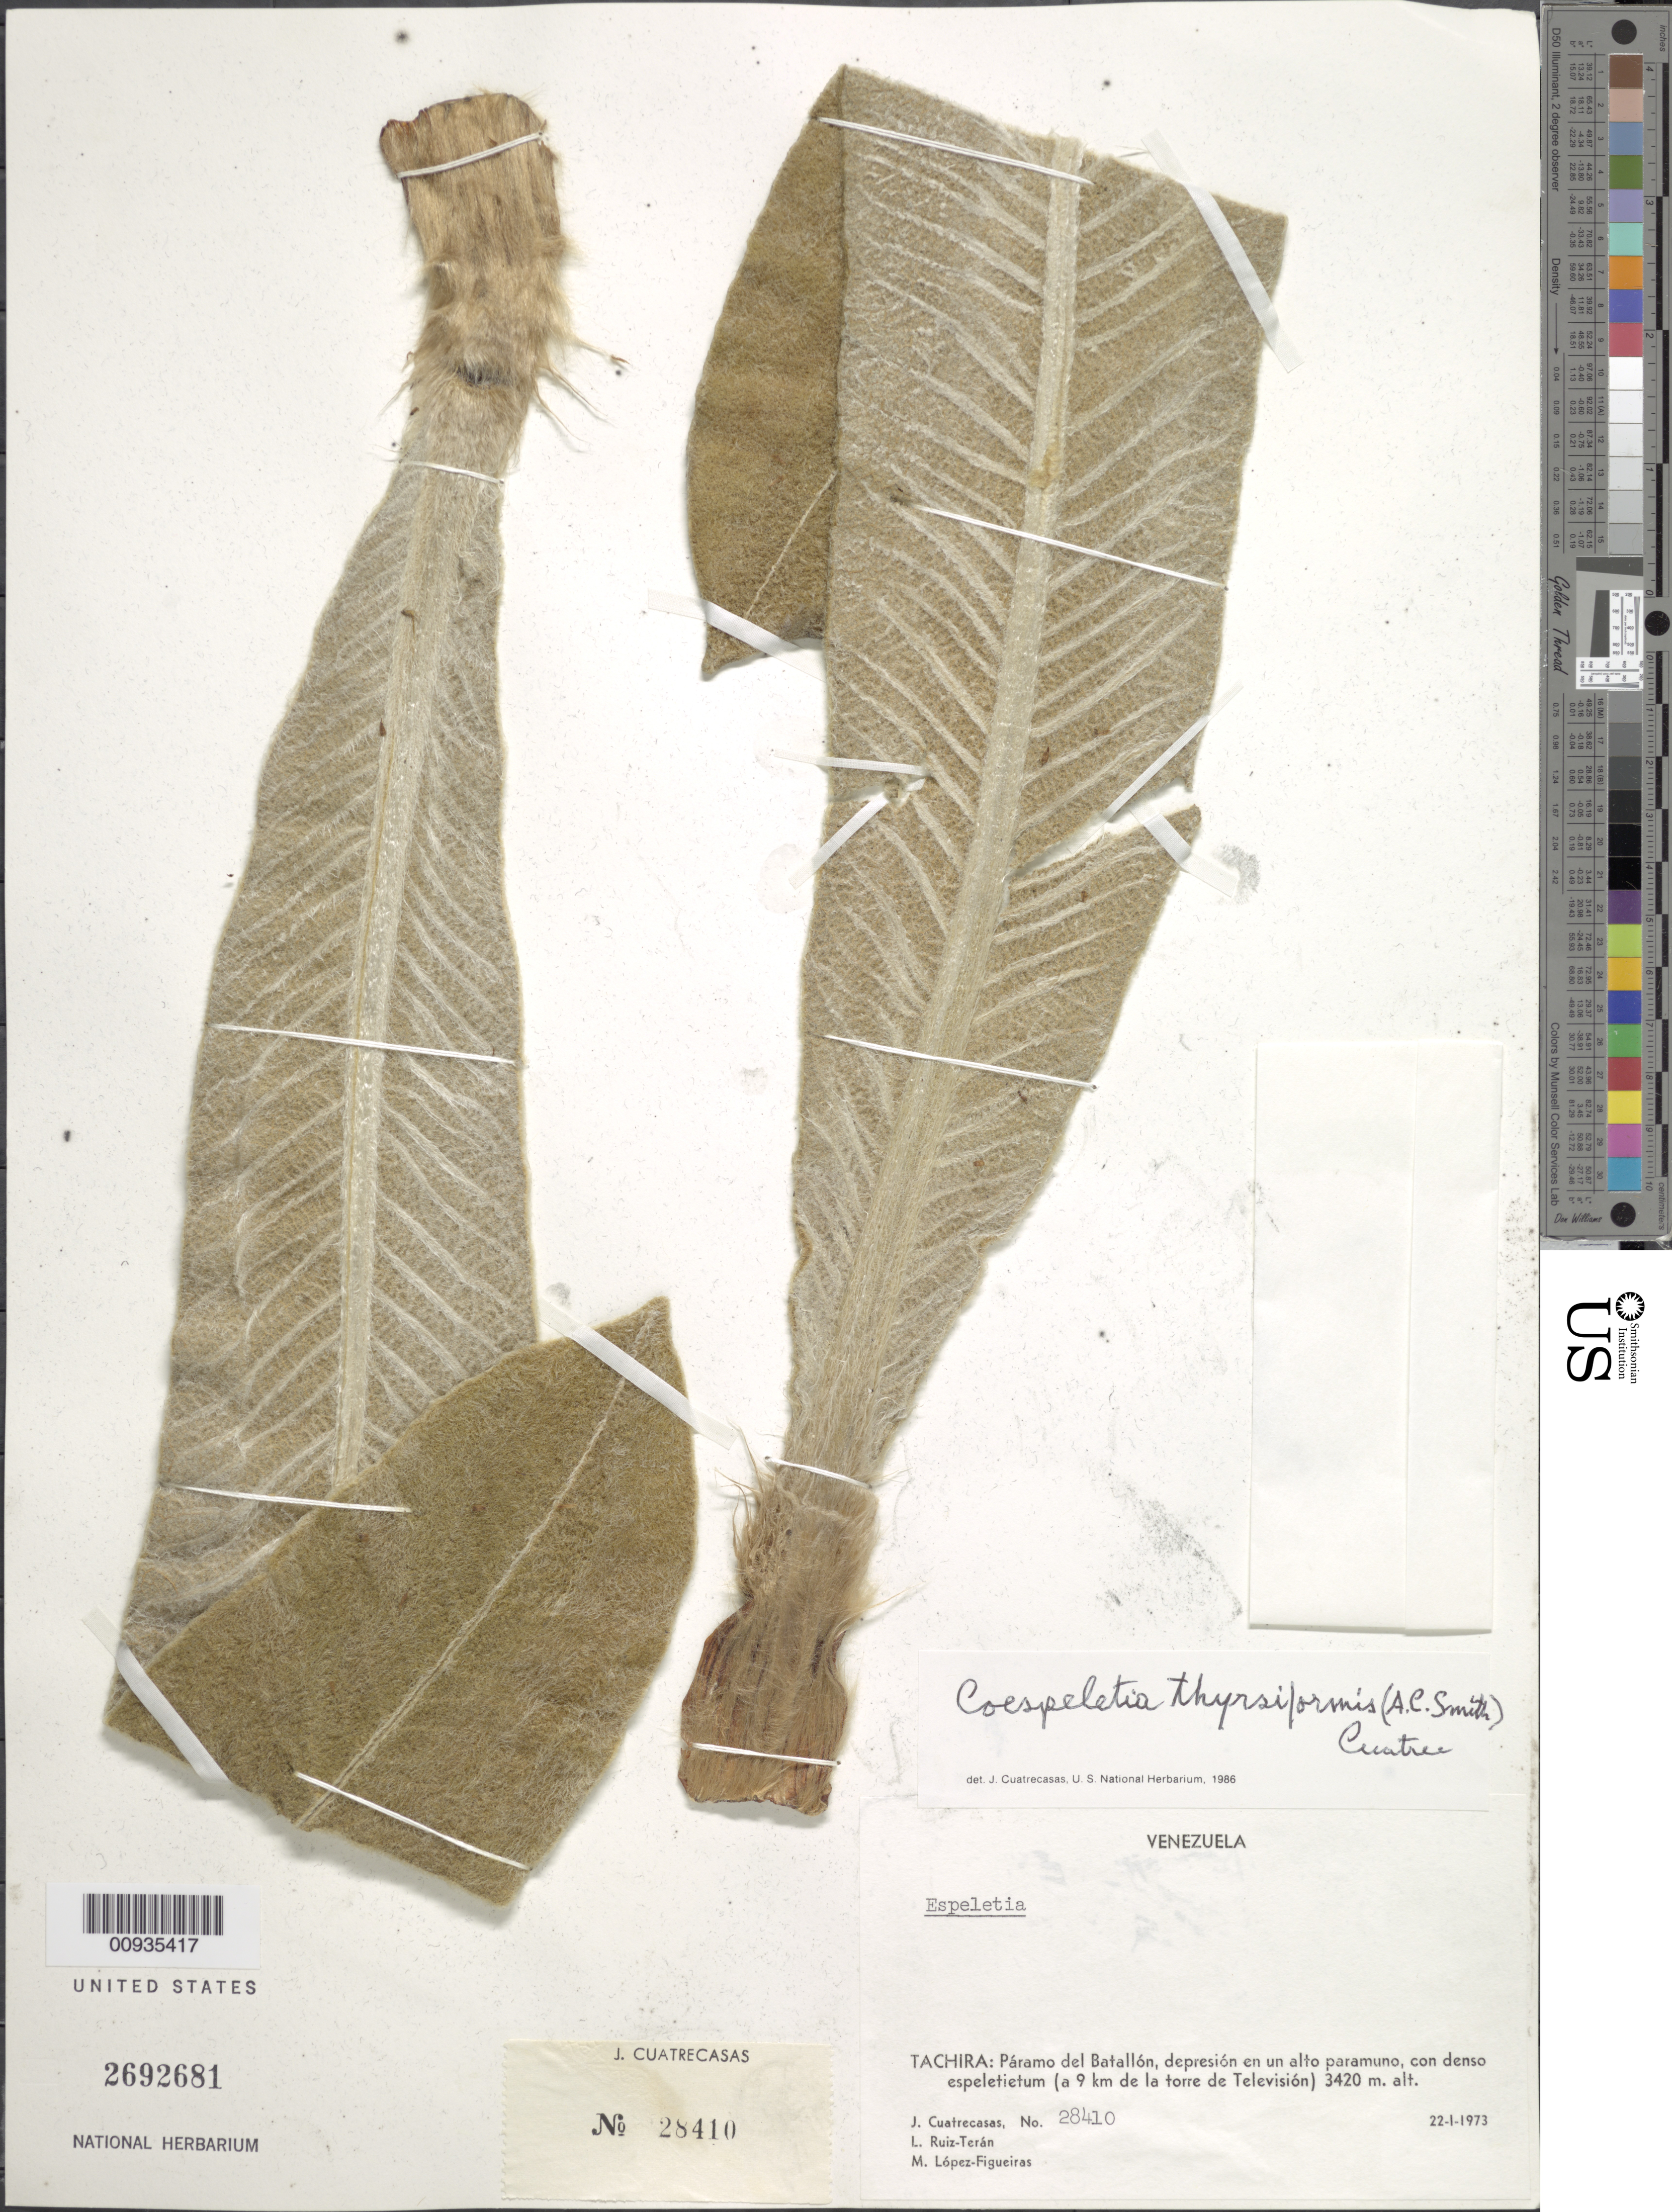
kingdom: Plantae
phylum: Tracheophyta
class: Magnoliopsida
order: Asterales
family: Asteraceae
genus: Coespeletia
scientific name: Coespeletia thyrsiformis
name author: (A.C. Sm.) Cuatrec.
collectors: J. Cuatrecasas, L. E. Ruíz-Terán & M. López Figueiras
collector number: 28410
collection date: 1973-01-22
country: Venezuela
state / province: Tachira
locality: Paramo del Batallon, depresion en un alto paramuno, con denso espeletietum (a 9 km de la torre de Television)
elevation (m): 3420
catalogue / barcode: US 2692681